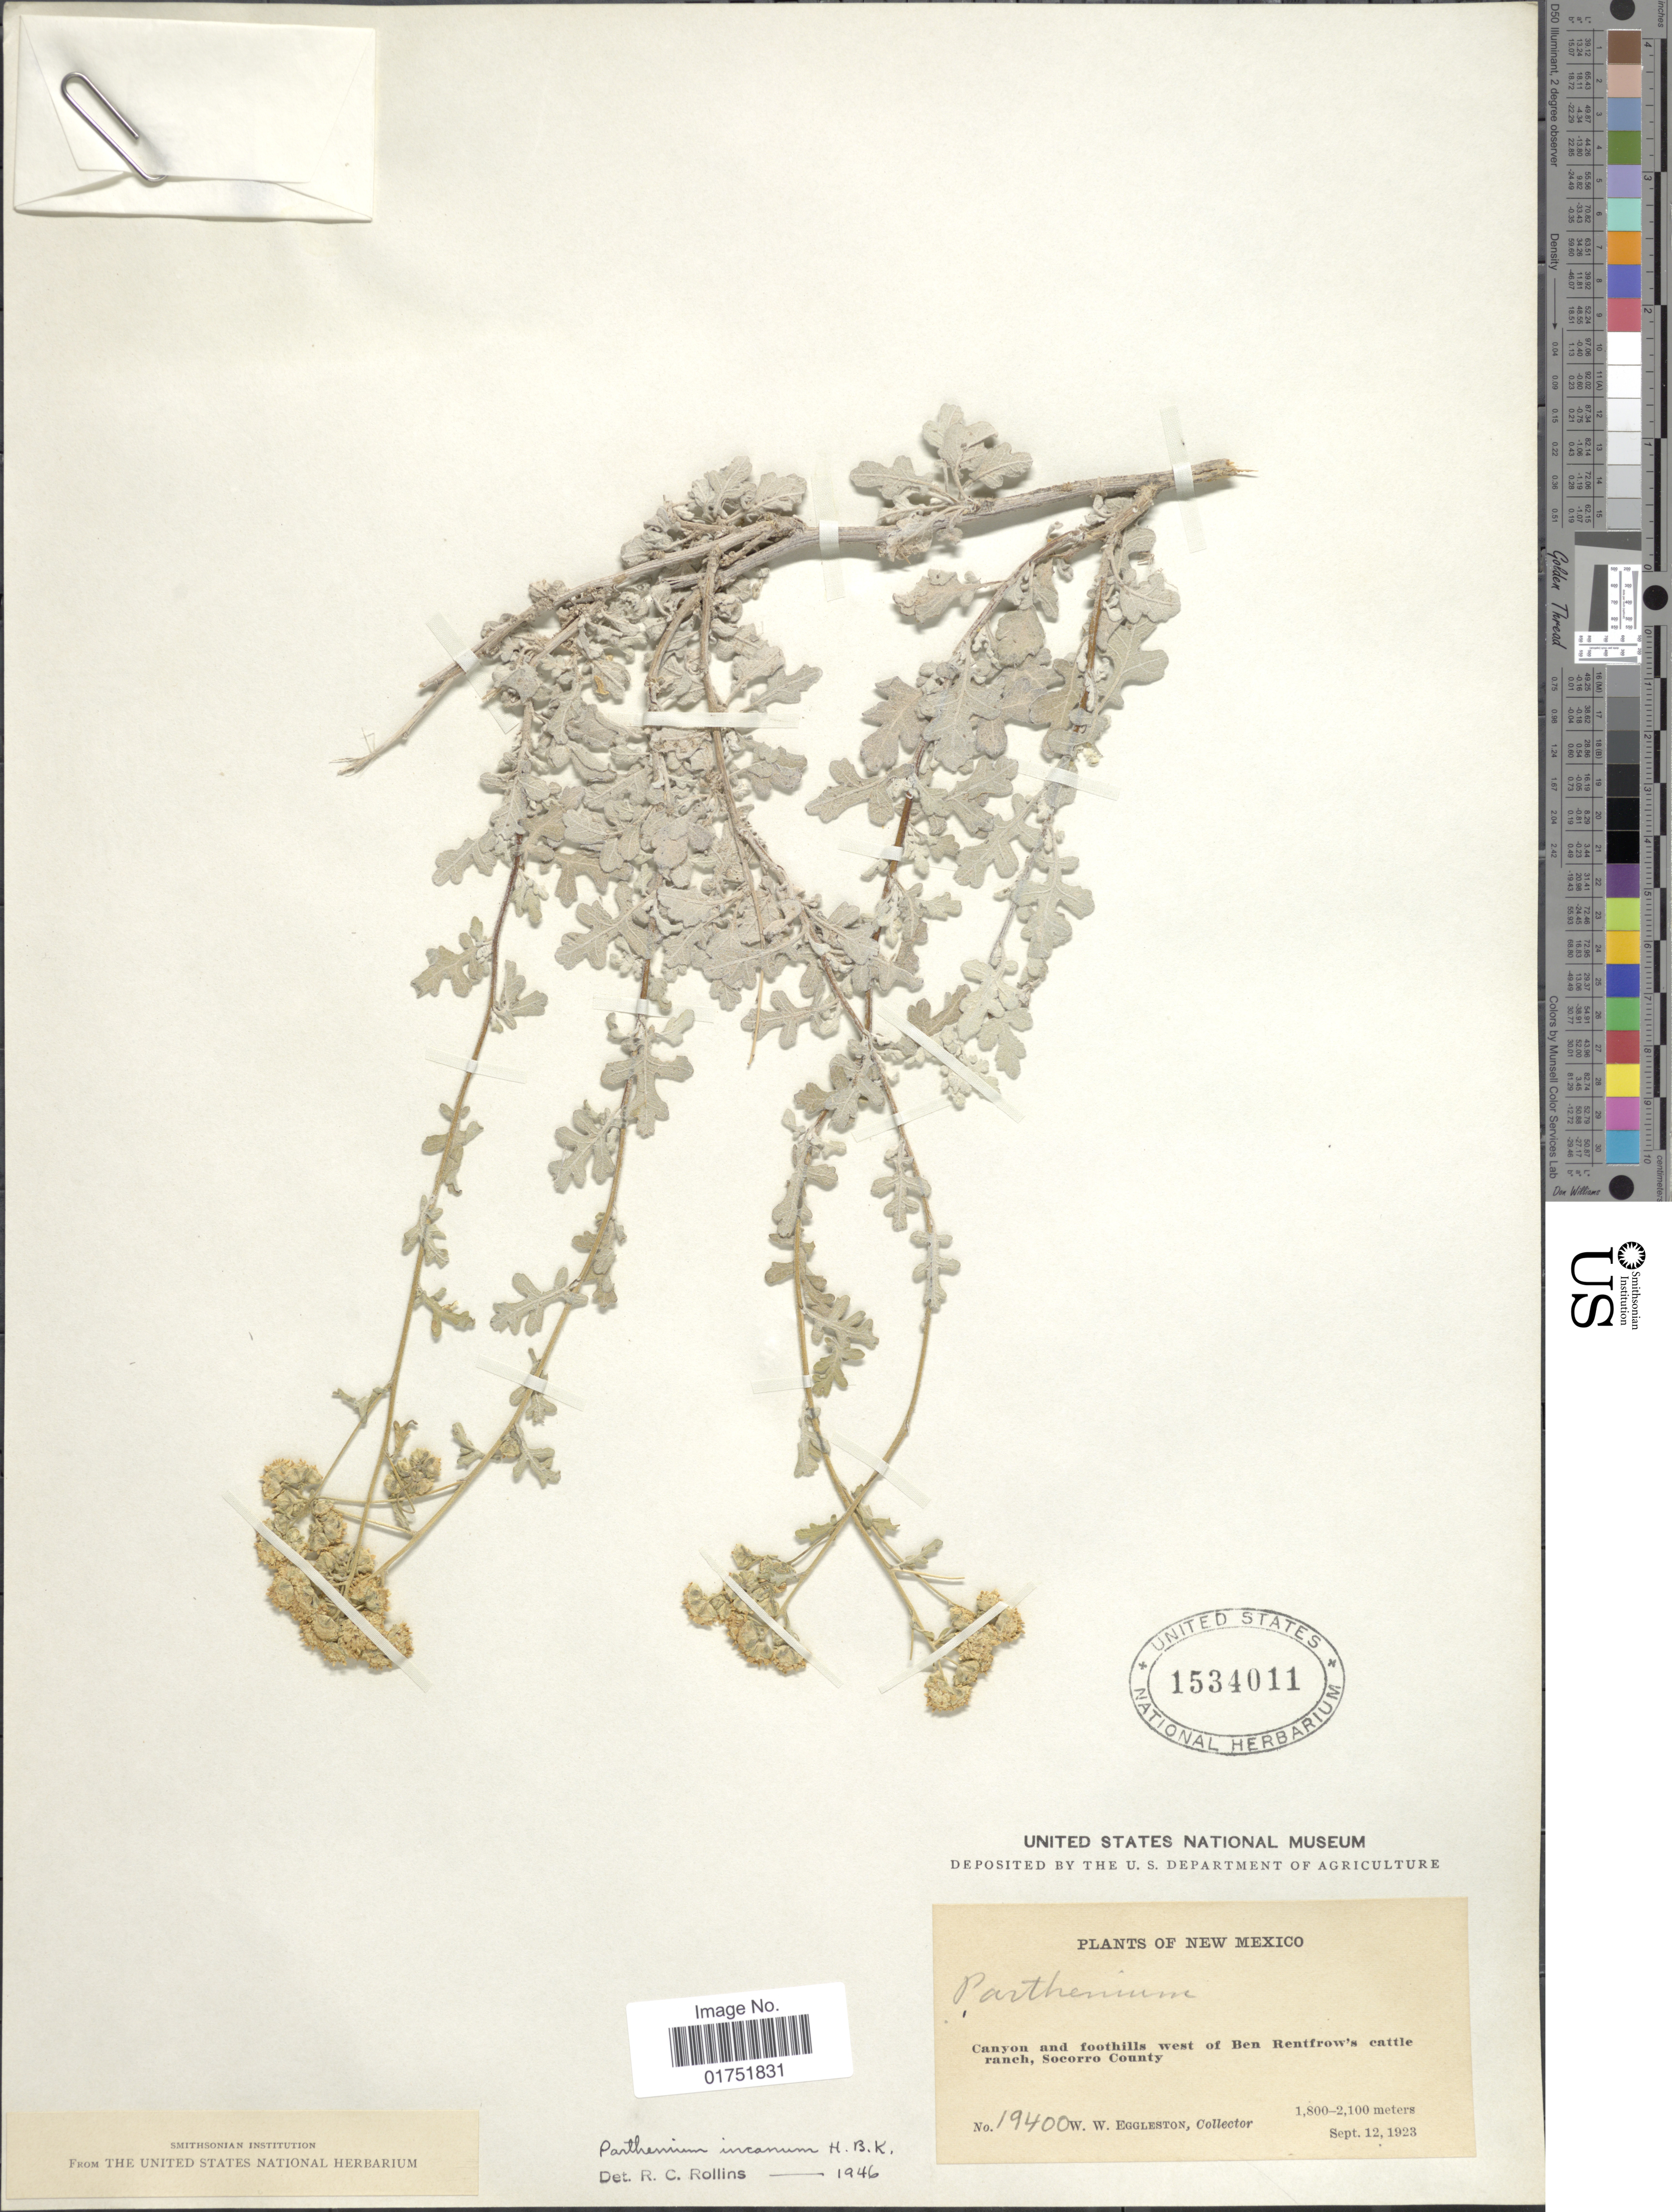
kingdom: Plantae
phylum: Tracheophyta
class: Magnoliopsida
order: Asterales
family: Asteraceae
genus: Parthenium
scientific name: Parthenium incanum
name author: Kunth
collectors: W. W. Eggleston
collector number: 19400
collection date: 1923-09-12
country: United States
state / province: New Mexico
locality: Canyon and foothills west of Ben Bentfrow's cattle ranch, Socorro County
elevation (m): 1800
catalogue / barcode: US 1534011